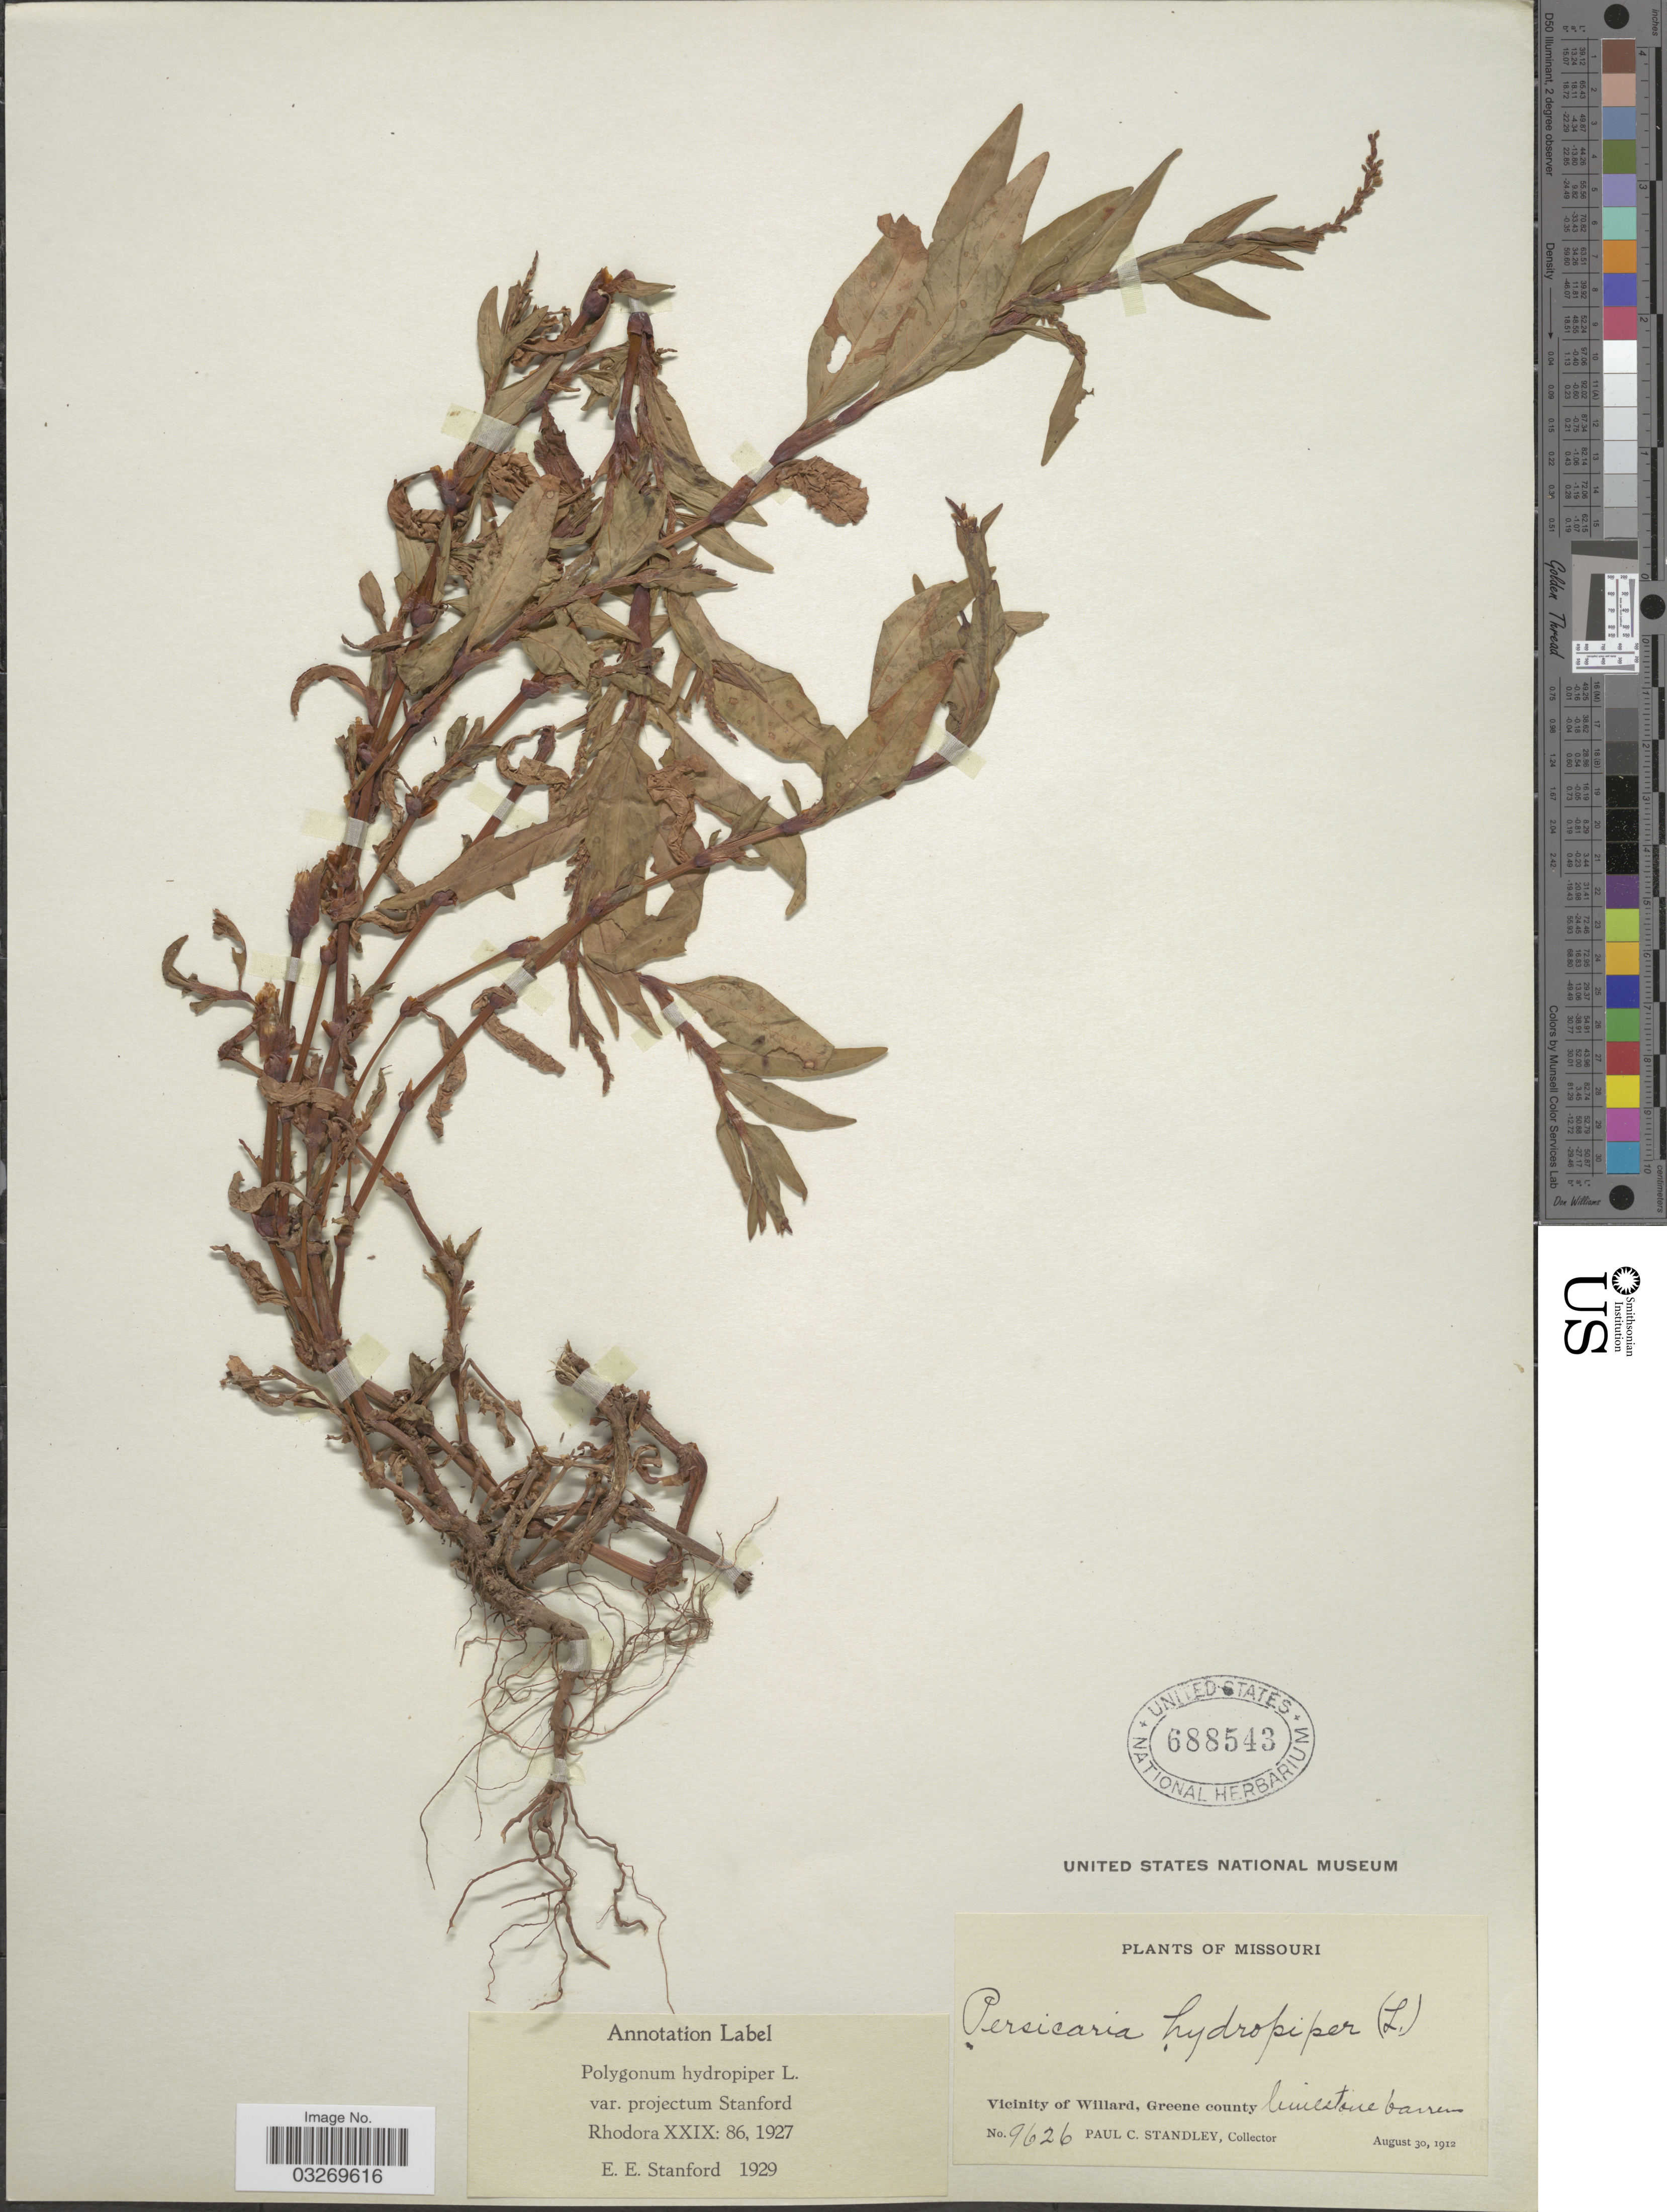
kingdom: Plantae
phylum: Tracheophyta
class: Magnoliopsida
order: Caryophyllales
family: Polygonaceae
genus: Persicaria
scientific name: Persicaria hydropiper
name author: (L.) Delarbre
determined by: Atha, D. E.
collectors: P. C. Standley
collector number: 9626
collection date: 1912-08-30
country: United States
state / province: Missouri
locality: Vicinity of Willard, Greene county.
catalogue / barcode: US 688543